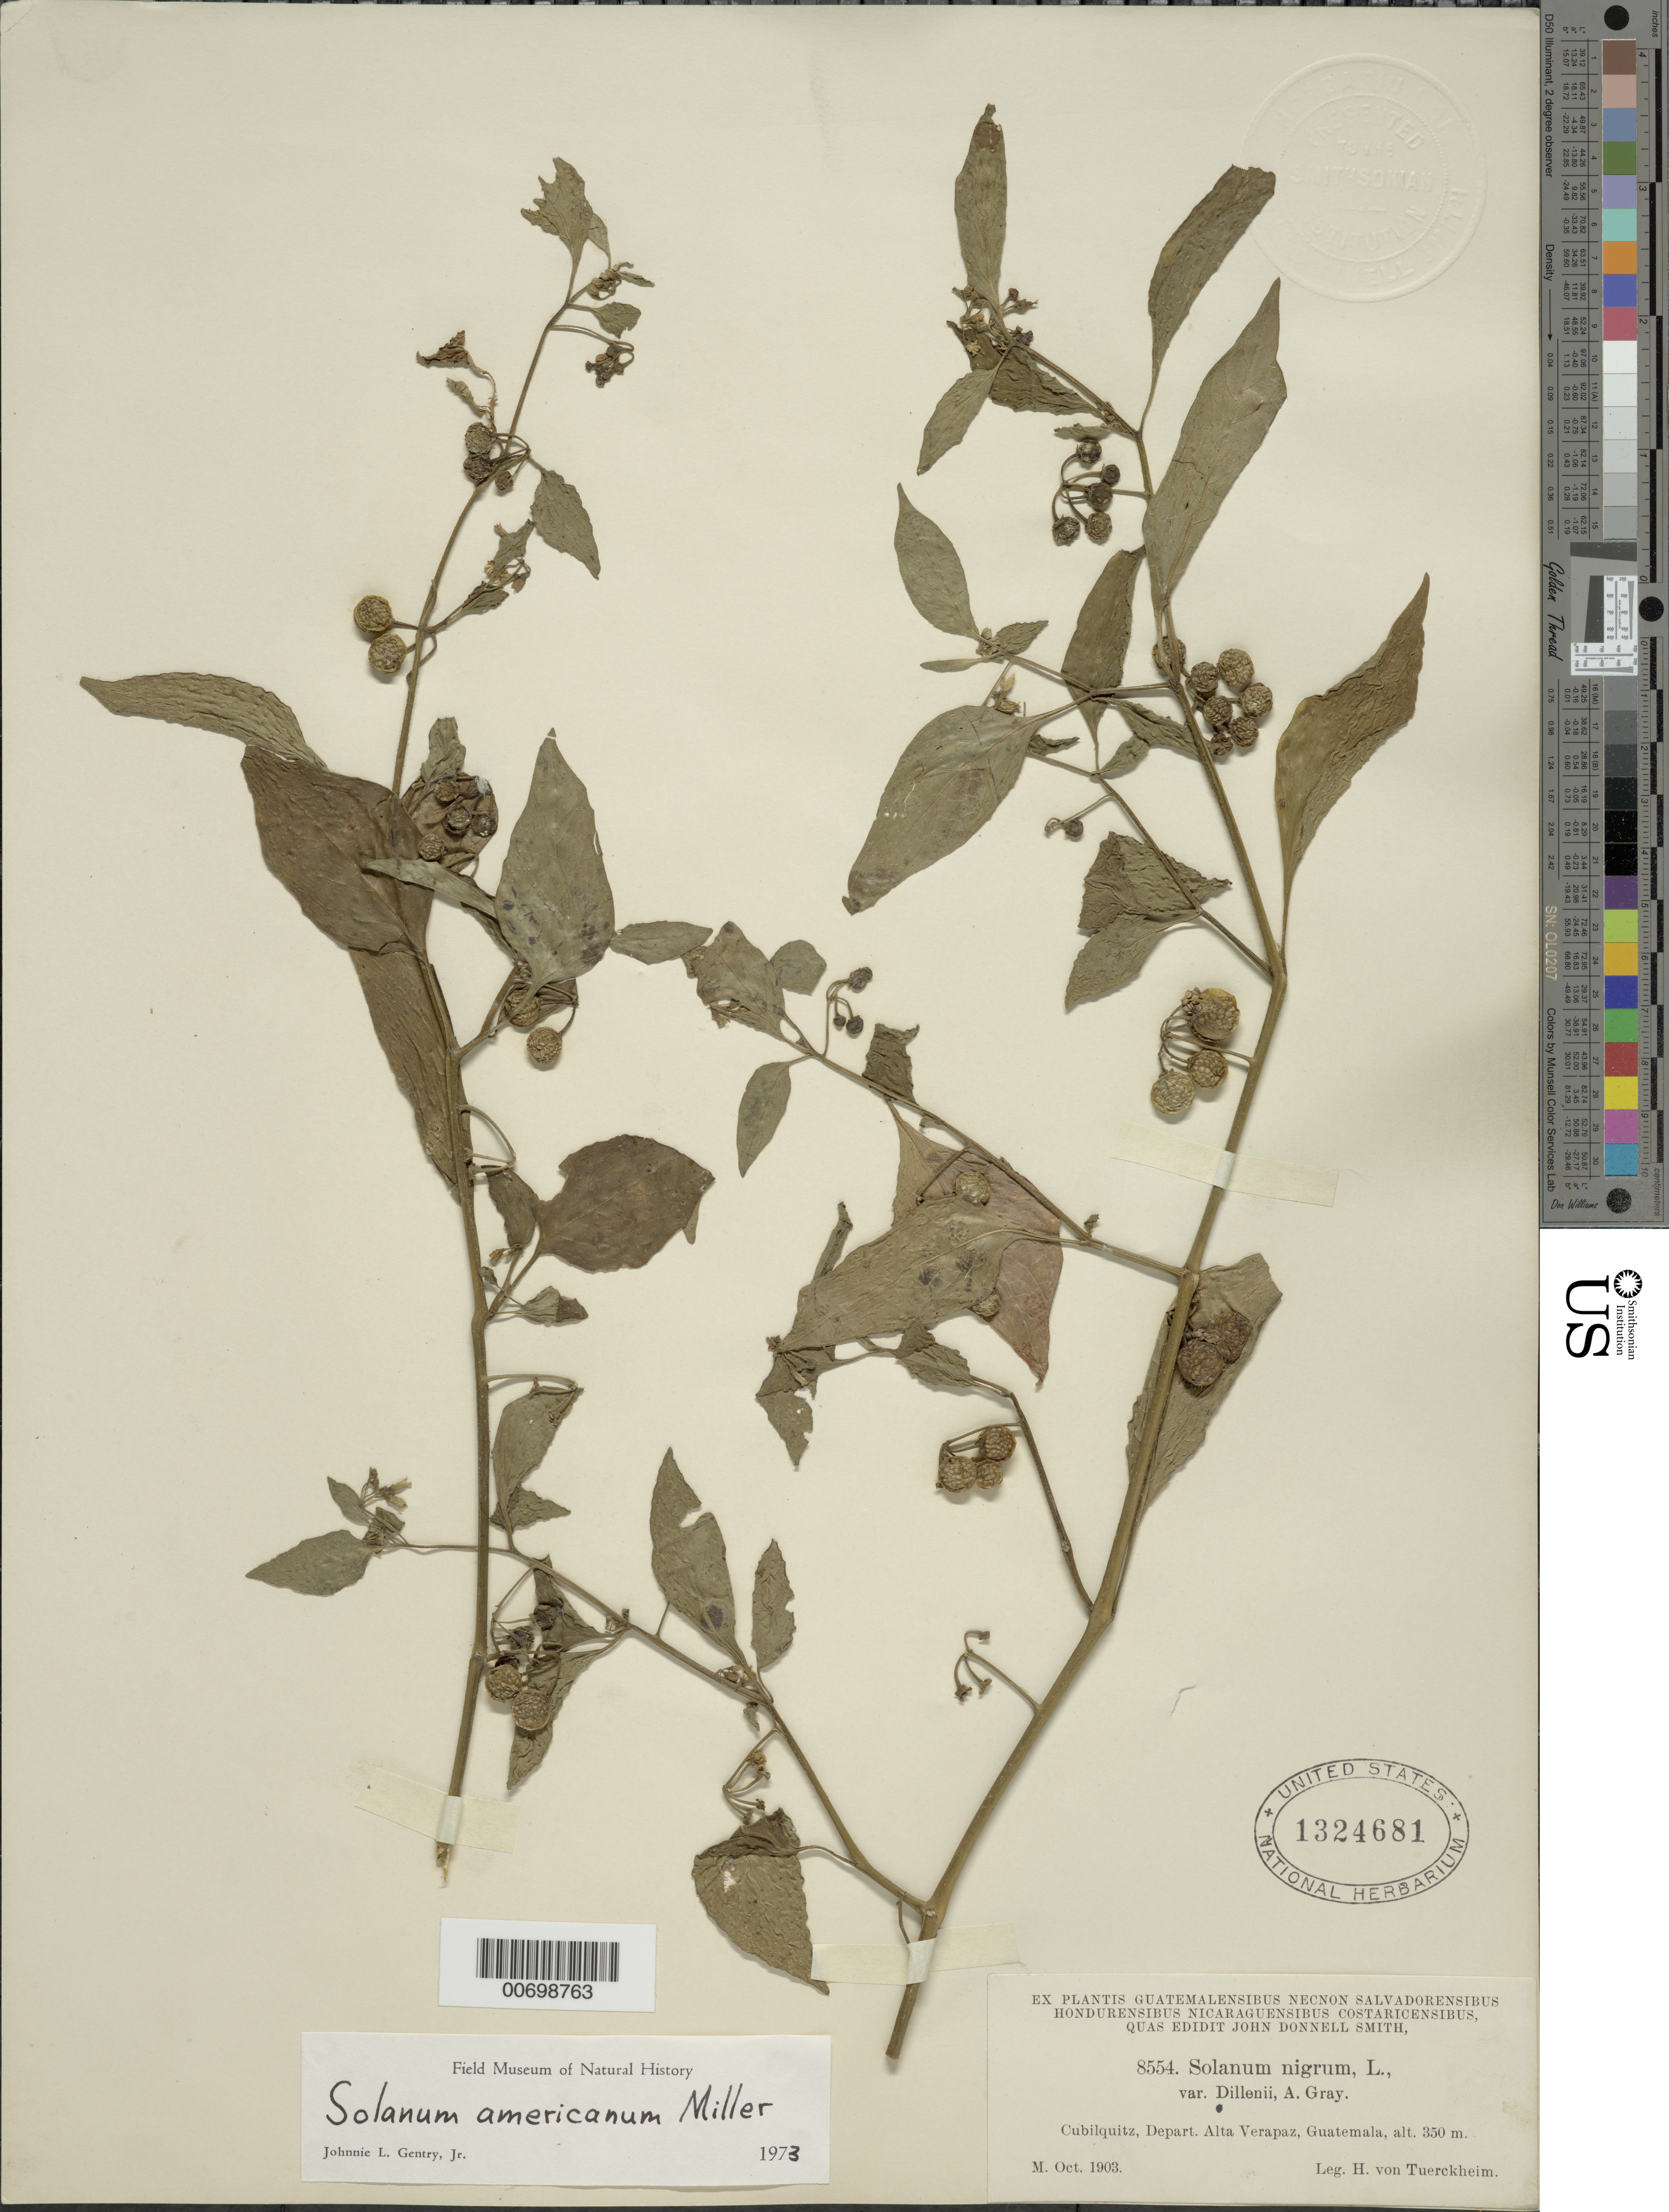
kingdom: Plantae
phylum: Tracheophyta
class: Magnoliopsida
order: Solanales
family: Solanaceae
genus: Solanum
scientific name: Solanum americanum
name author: Mill.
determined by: Gentry, J. L.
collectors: H. von Türckheim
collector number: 8554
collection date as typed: Oct 1903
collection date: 1903-10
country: Guatemala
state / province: Alta Verapaz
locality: Cubilguitz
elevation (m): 350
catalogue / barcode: US 1324681